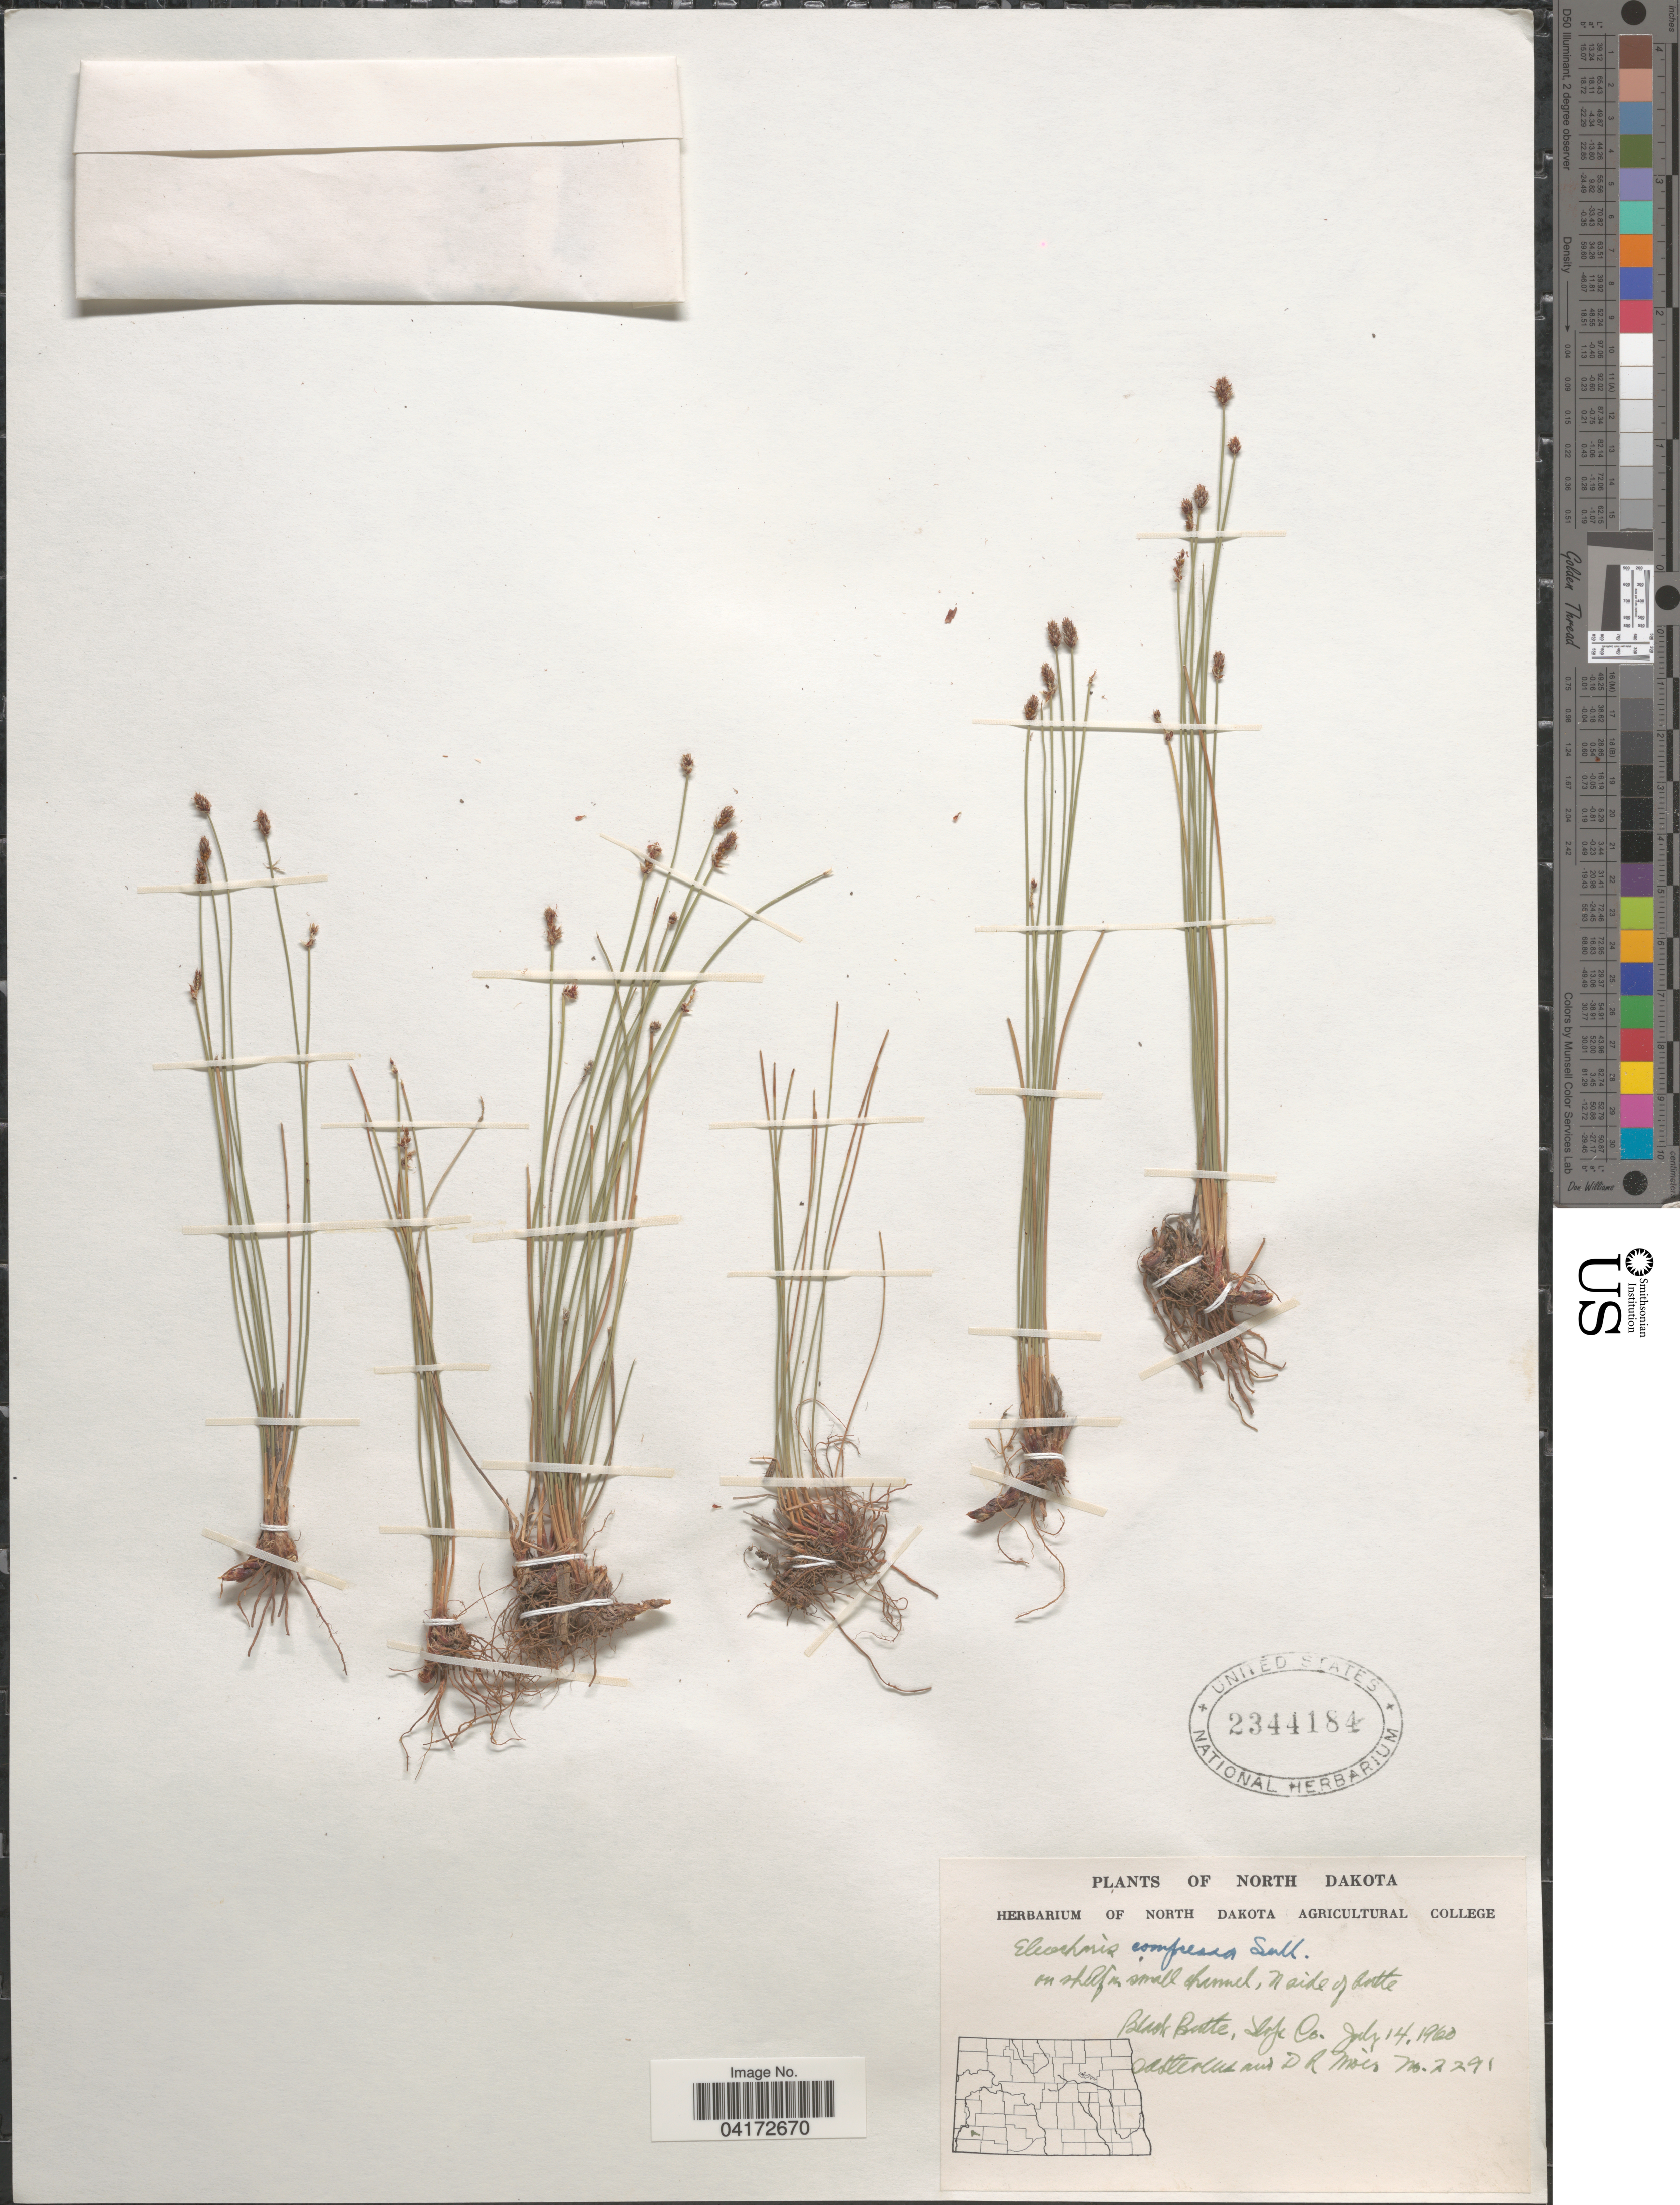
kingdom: Plantae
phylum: Tracheophyta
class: Liliopsida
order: Poales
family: Cyperaceae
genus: Eleocharis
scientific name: Eleocharis compressa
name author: Sull.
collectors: D. Moir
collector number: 2291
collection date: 1960-07-14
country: United States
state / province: North Dakota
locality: Black Butte, Slope Co.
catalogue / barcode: US 2344184